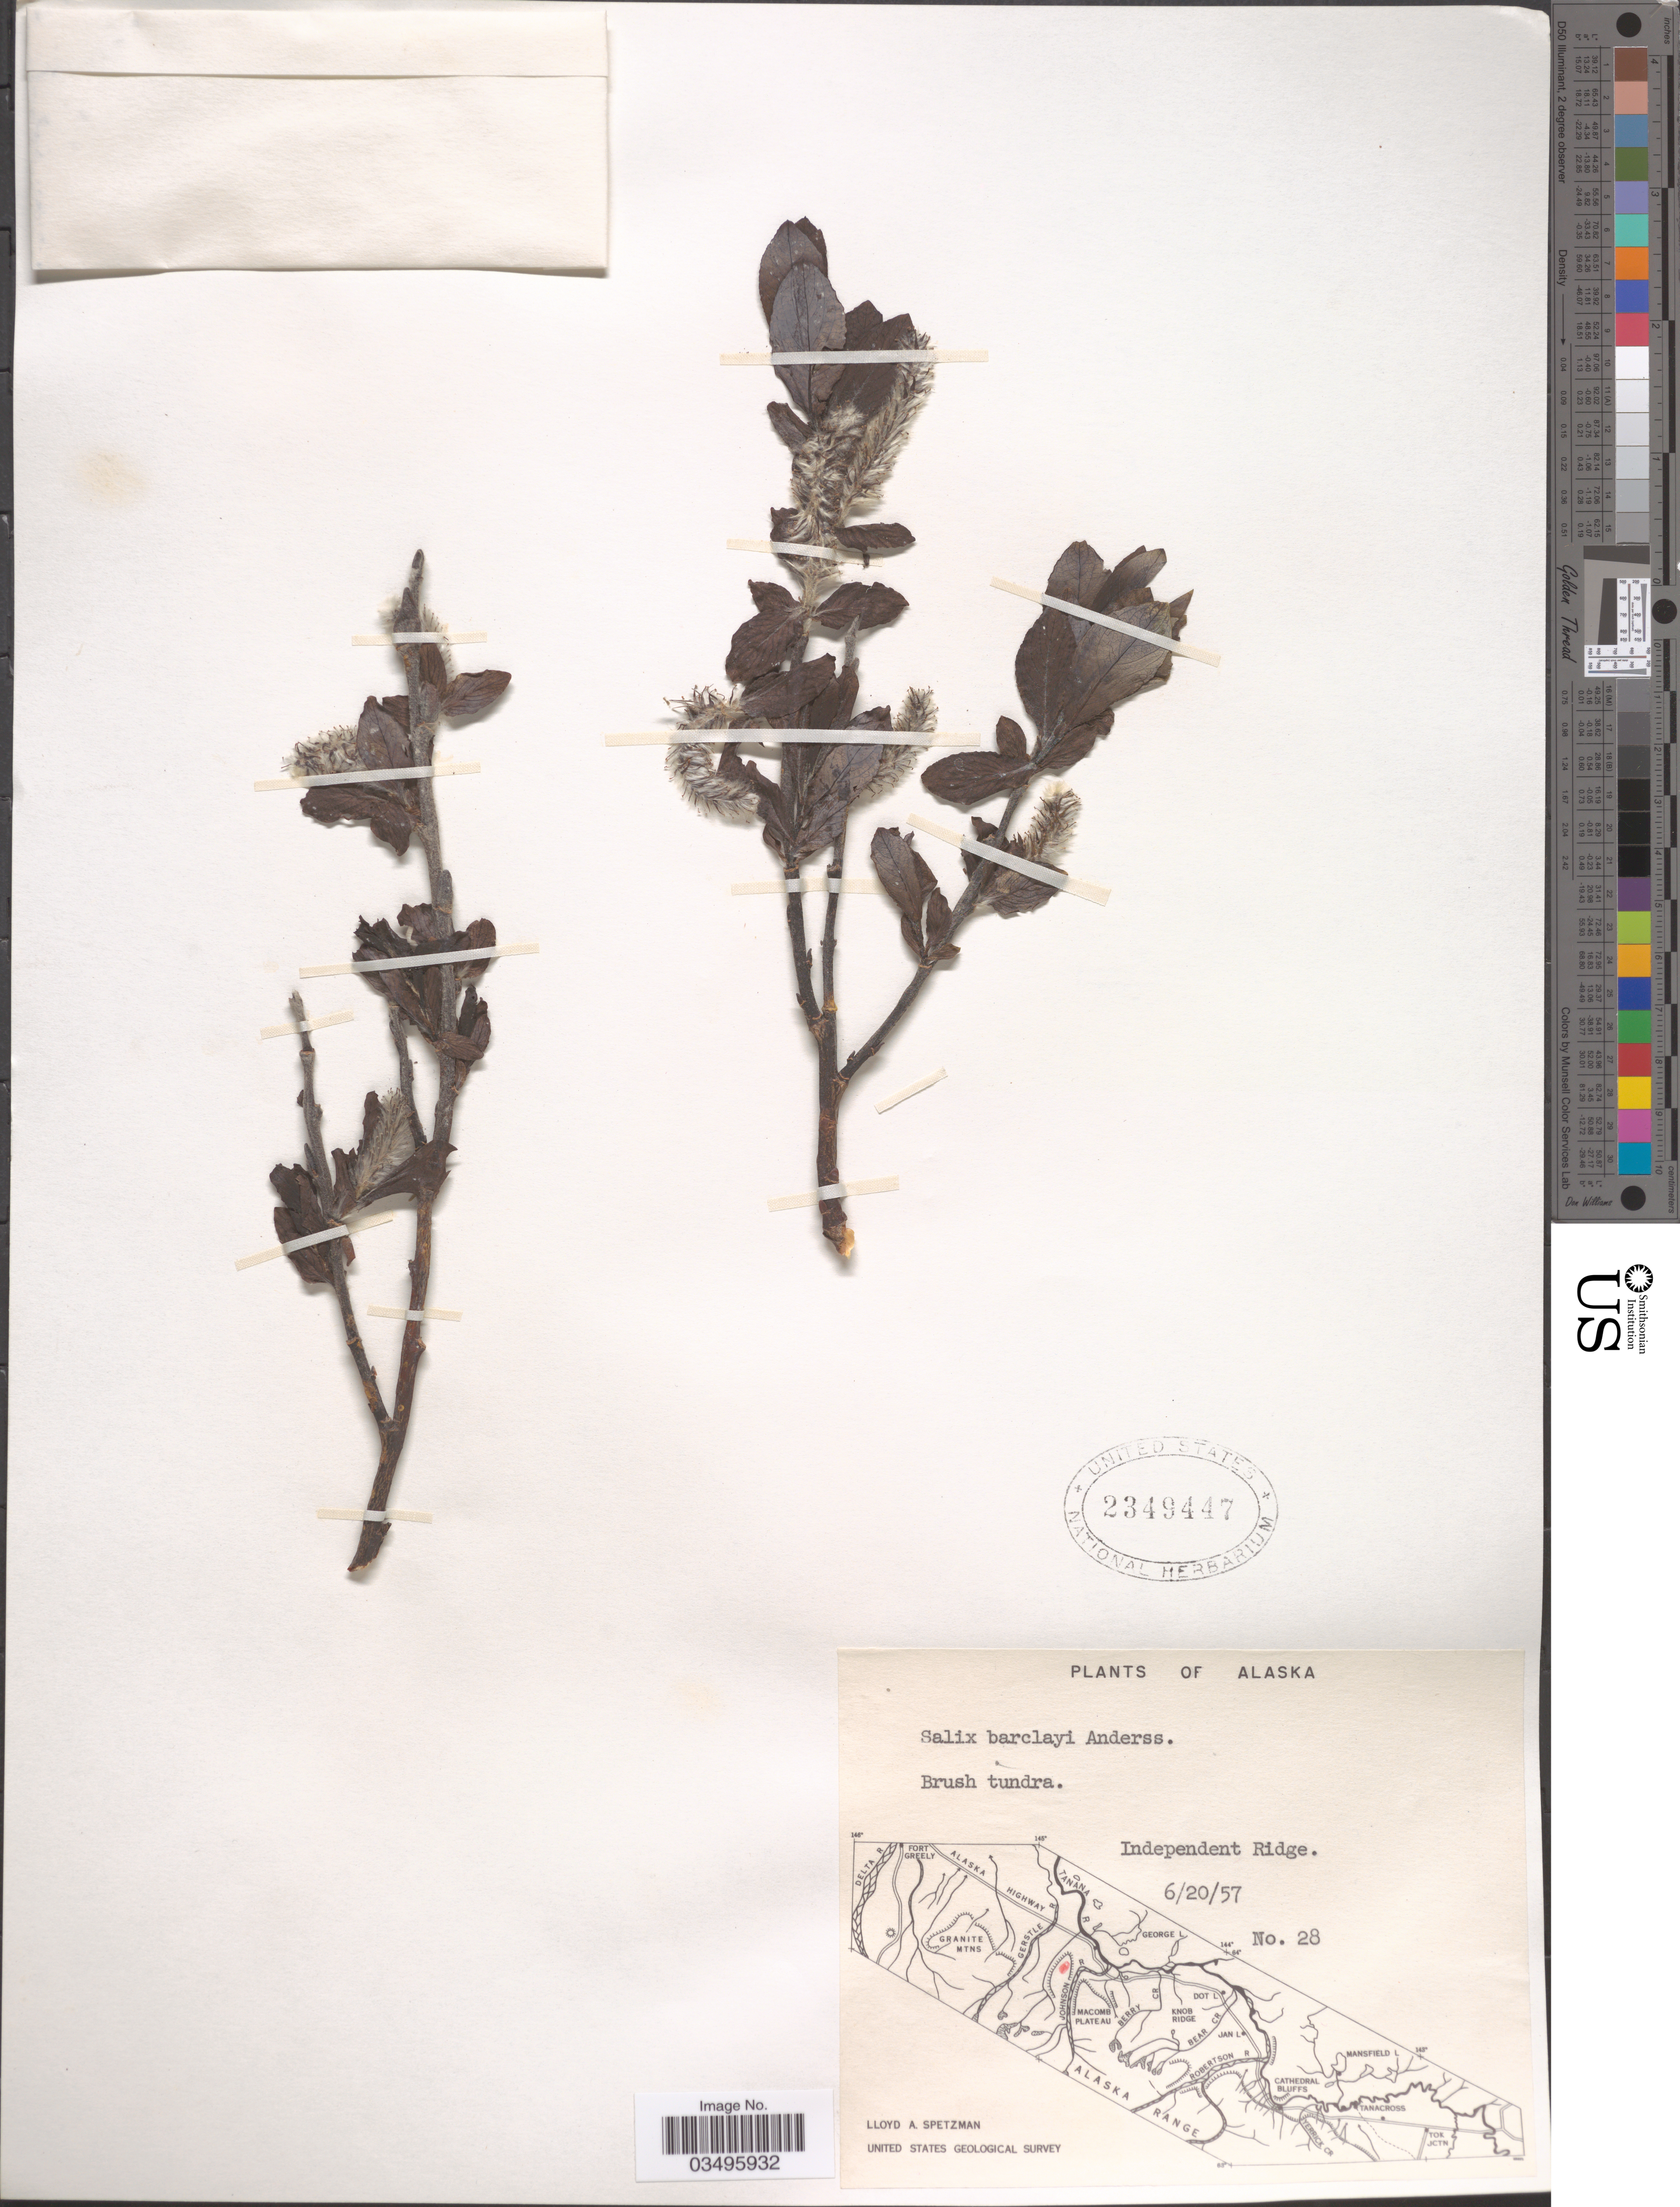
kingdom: Plantae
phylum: Tracheophyta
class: Magnoliopsida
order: Malpighiales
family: Salicaceae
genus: Salix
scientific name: Salix barclayi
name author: Andersson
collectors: L. Spetzman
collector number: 28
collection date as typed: Transcribed d/m/y: 20/6/57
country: United States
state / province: Alaska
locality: Independent Ridge.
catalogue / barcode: US 2349447